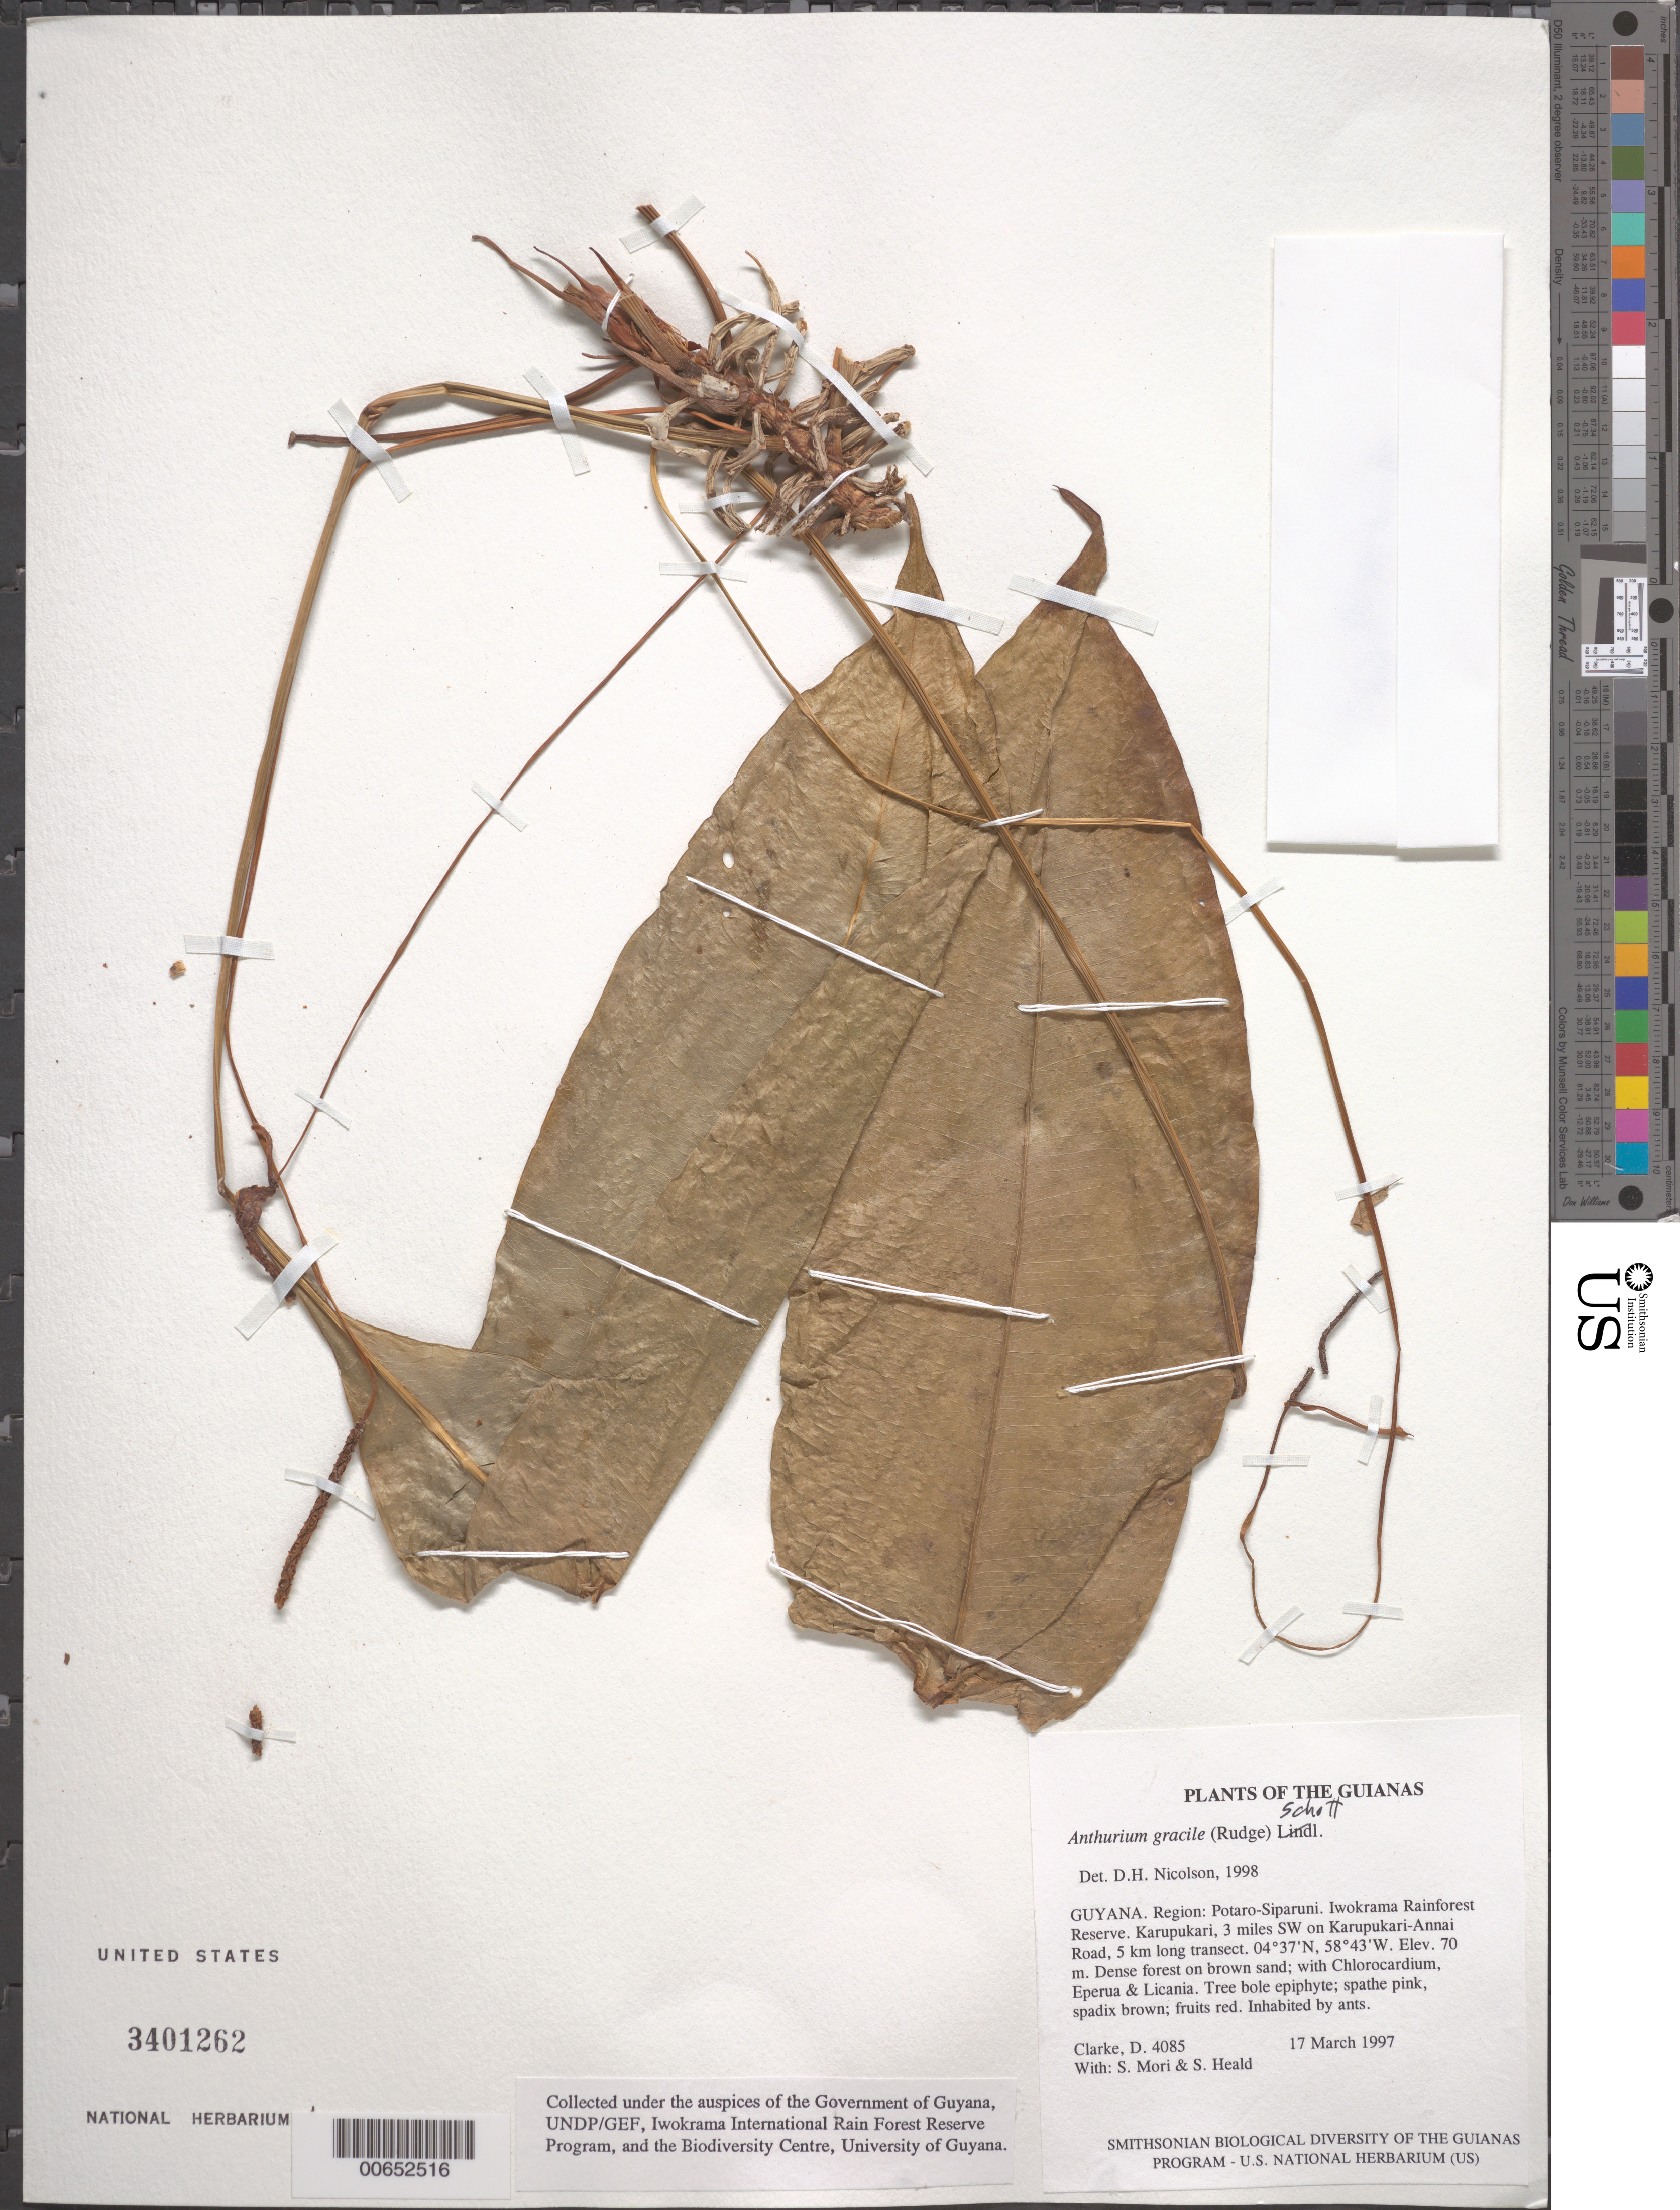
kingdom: Plantae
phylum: Tracheophyta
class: Liliopsida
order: Alismatales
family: Araceae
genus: Anthurium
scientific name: Anthurium gracile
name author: (Rudge) Schott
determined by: Nicolson, Dan H.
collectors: H. D. Clarke, S. Mori & S. Heald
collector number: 4085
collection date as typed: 17 March 1997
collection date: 1997-03-17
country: Guyana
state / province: Potaro-Siparuni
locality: Iwokrama Rainforest Reserve. Karupukari, 3 miles SW on Karupukari-Annai Road, 5 km long transect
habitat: Dense forest on brown sand; with Chlorocardium, Eperua & Licania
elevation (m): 70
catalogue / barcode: US 3401262